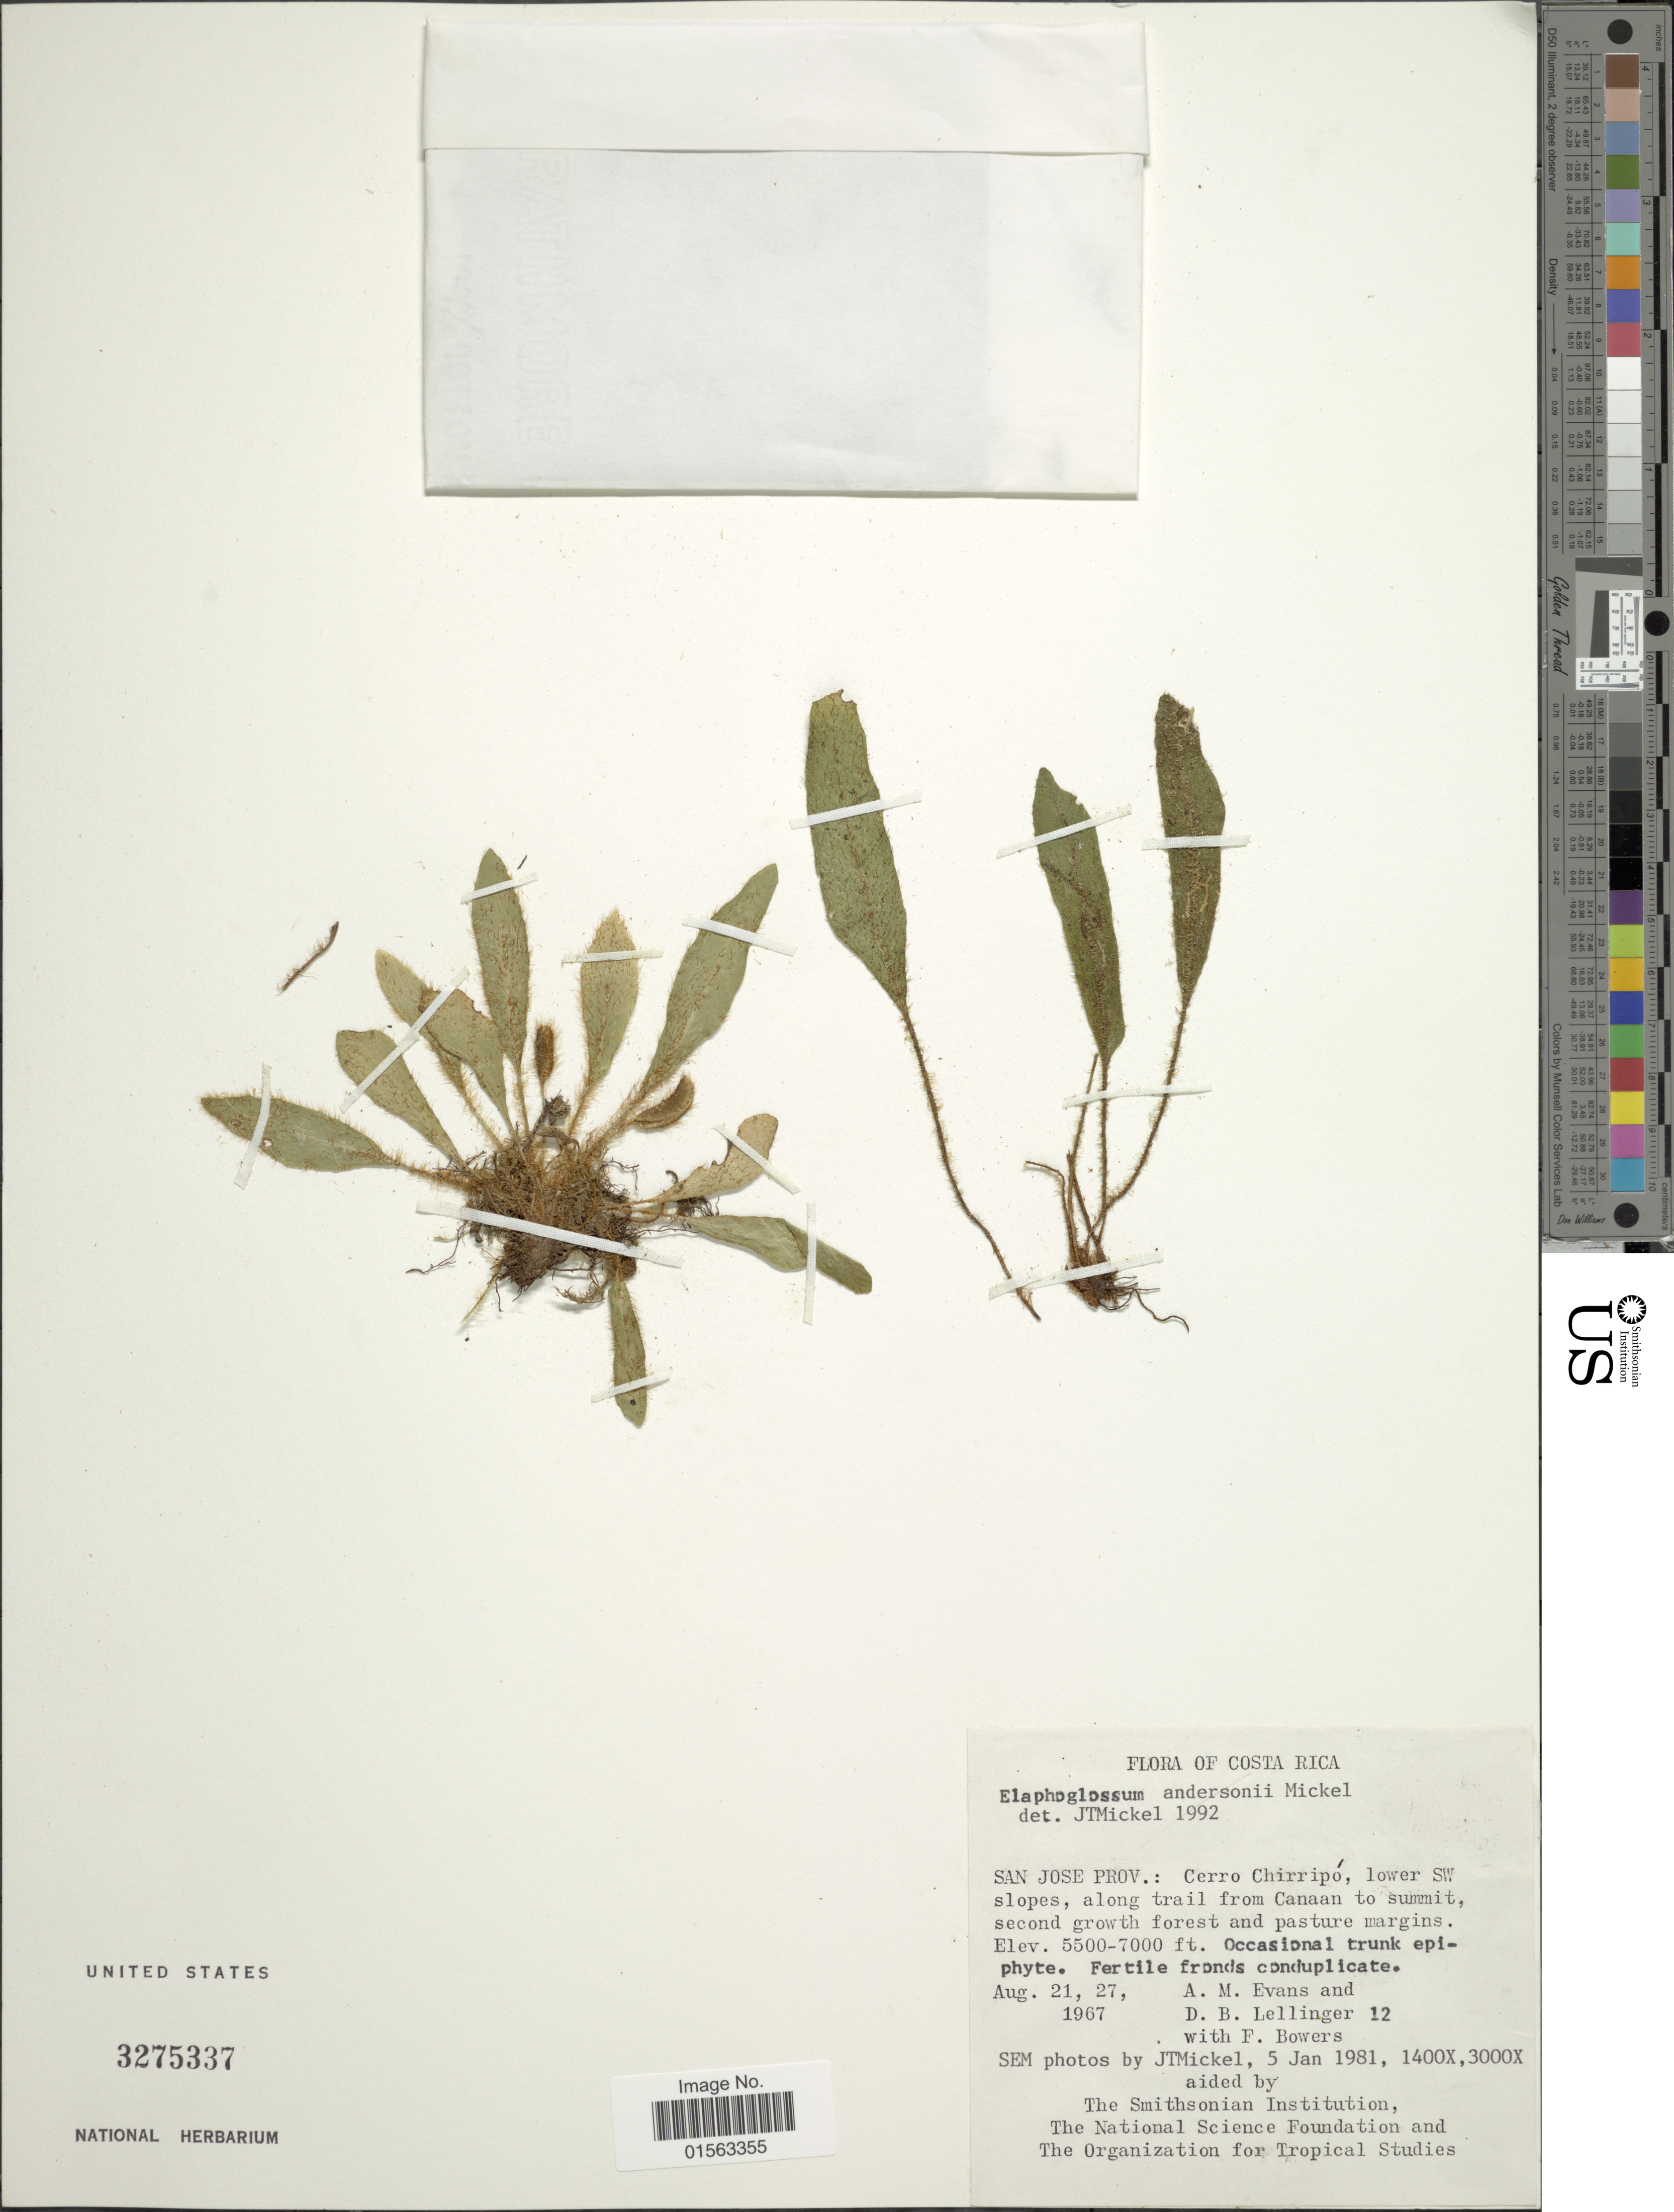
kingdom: Plantae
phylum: Tracheophyta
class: Polypodiopsida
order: Polypodiales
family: Dryopteridaceae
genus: Elaphoglossum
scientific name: Elaphoglossum andersonii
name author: Mickel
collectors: A. M. Evans, D. B. Lellinger & F. Bowers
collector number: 12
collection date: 1967-08-21/1967-08-27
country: Costa Rica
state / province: San José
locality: San Jose Prov.: Cerro Chirripo, lower SW slopes, along trail from Canaan to summit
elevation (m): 1676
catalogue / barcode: US 3275337